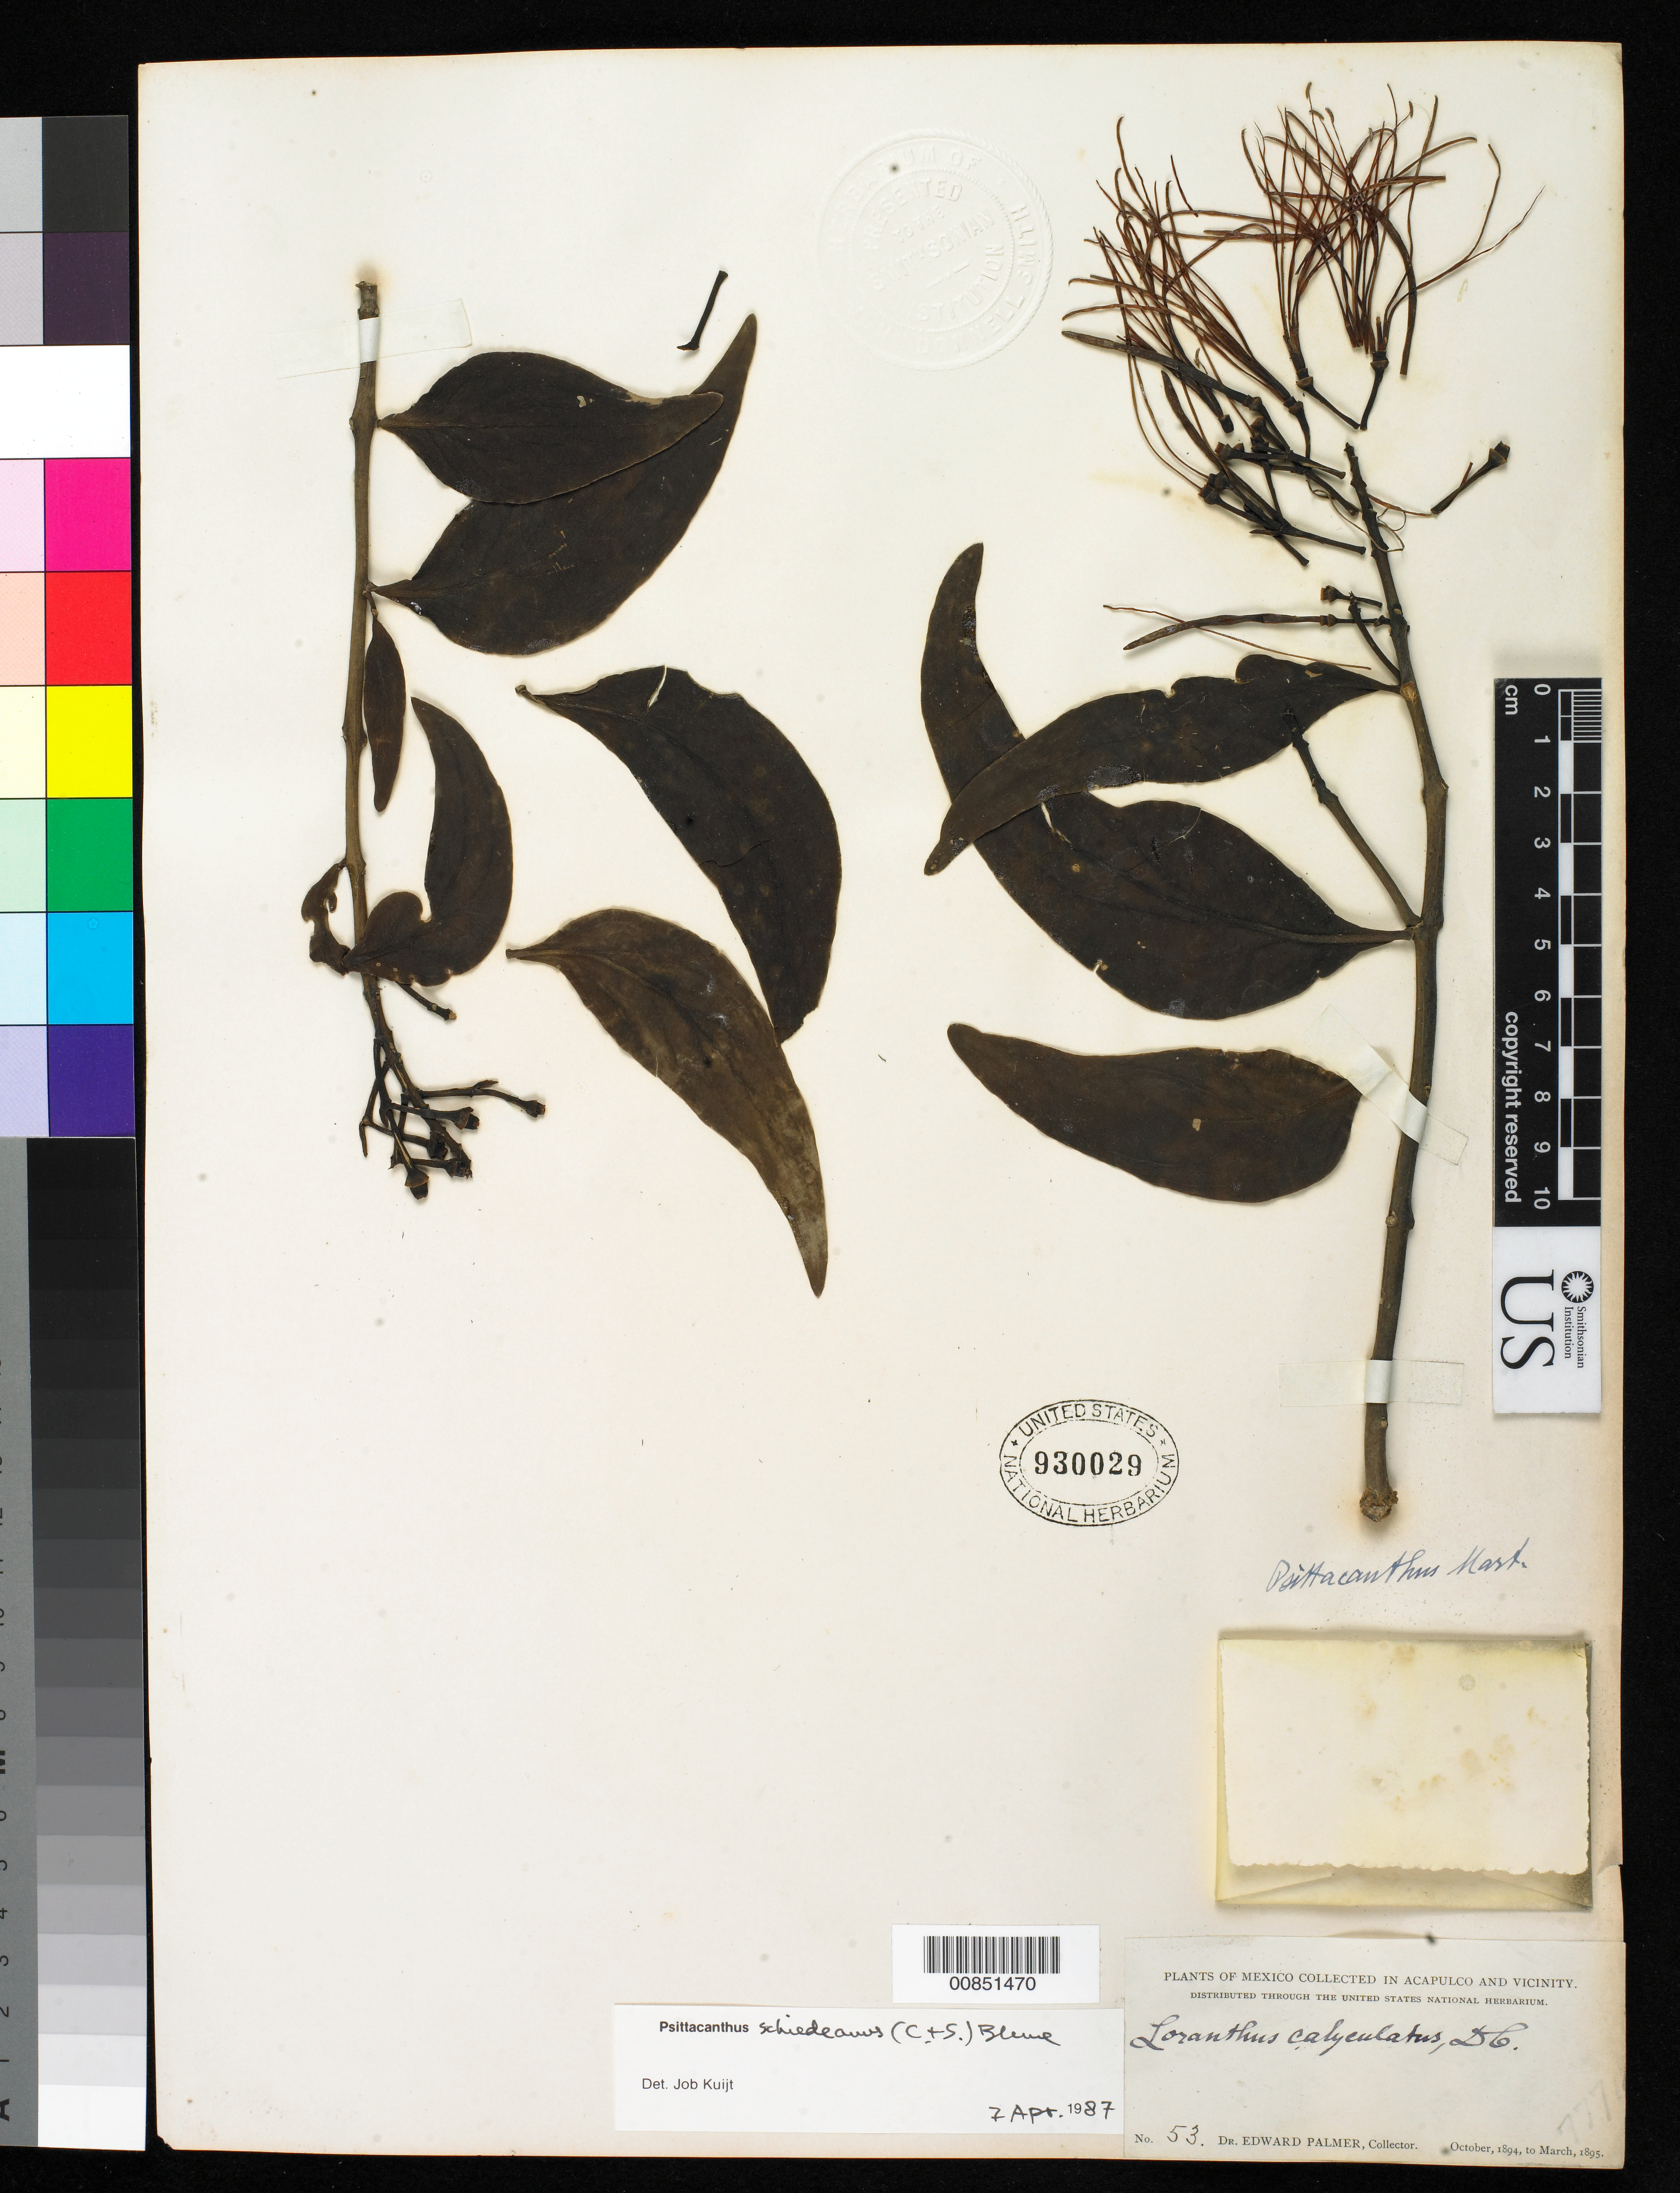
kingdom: Plantae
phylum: Tracheophyta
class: Magnoliopsida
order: Santalales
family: Loranthaceae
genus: Psittacanthus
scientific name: Psittacanthus schiedeanus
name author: (Schltdl. & Cham.) Blume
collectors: E. Palmer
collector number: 53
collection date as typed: Oct 1894 to -- Mar 1895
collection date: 1894-10/1895-03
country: Mexico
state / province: Guerrero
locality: Apaculco, Guerrero and vicinity.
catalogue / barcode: US 930029